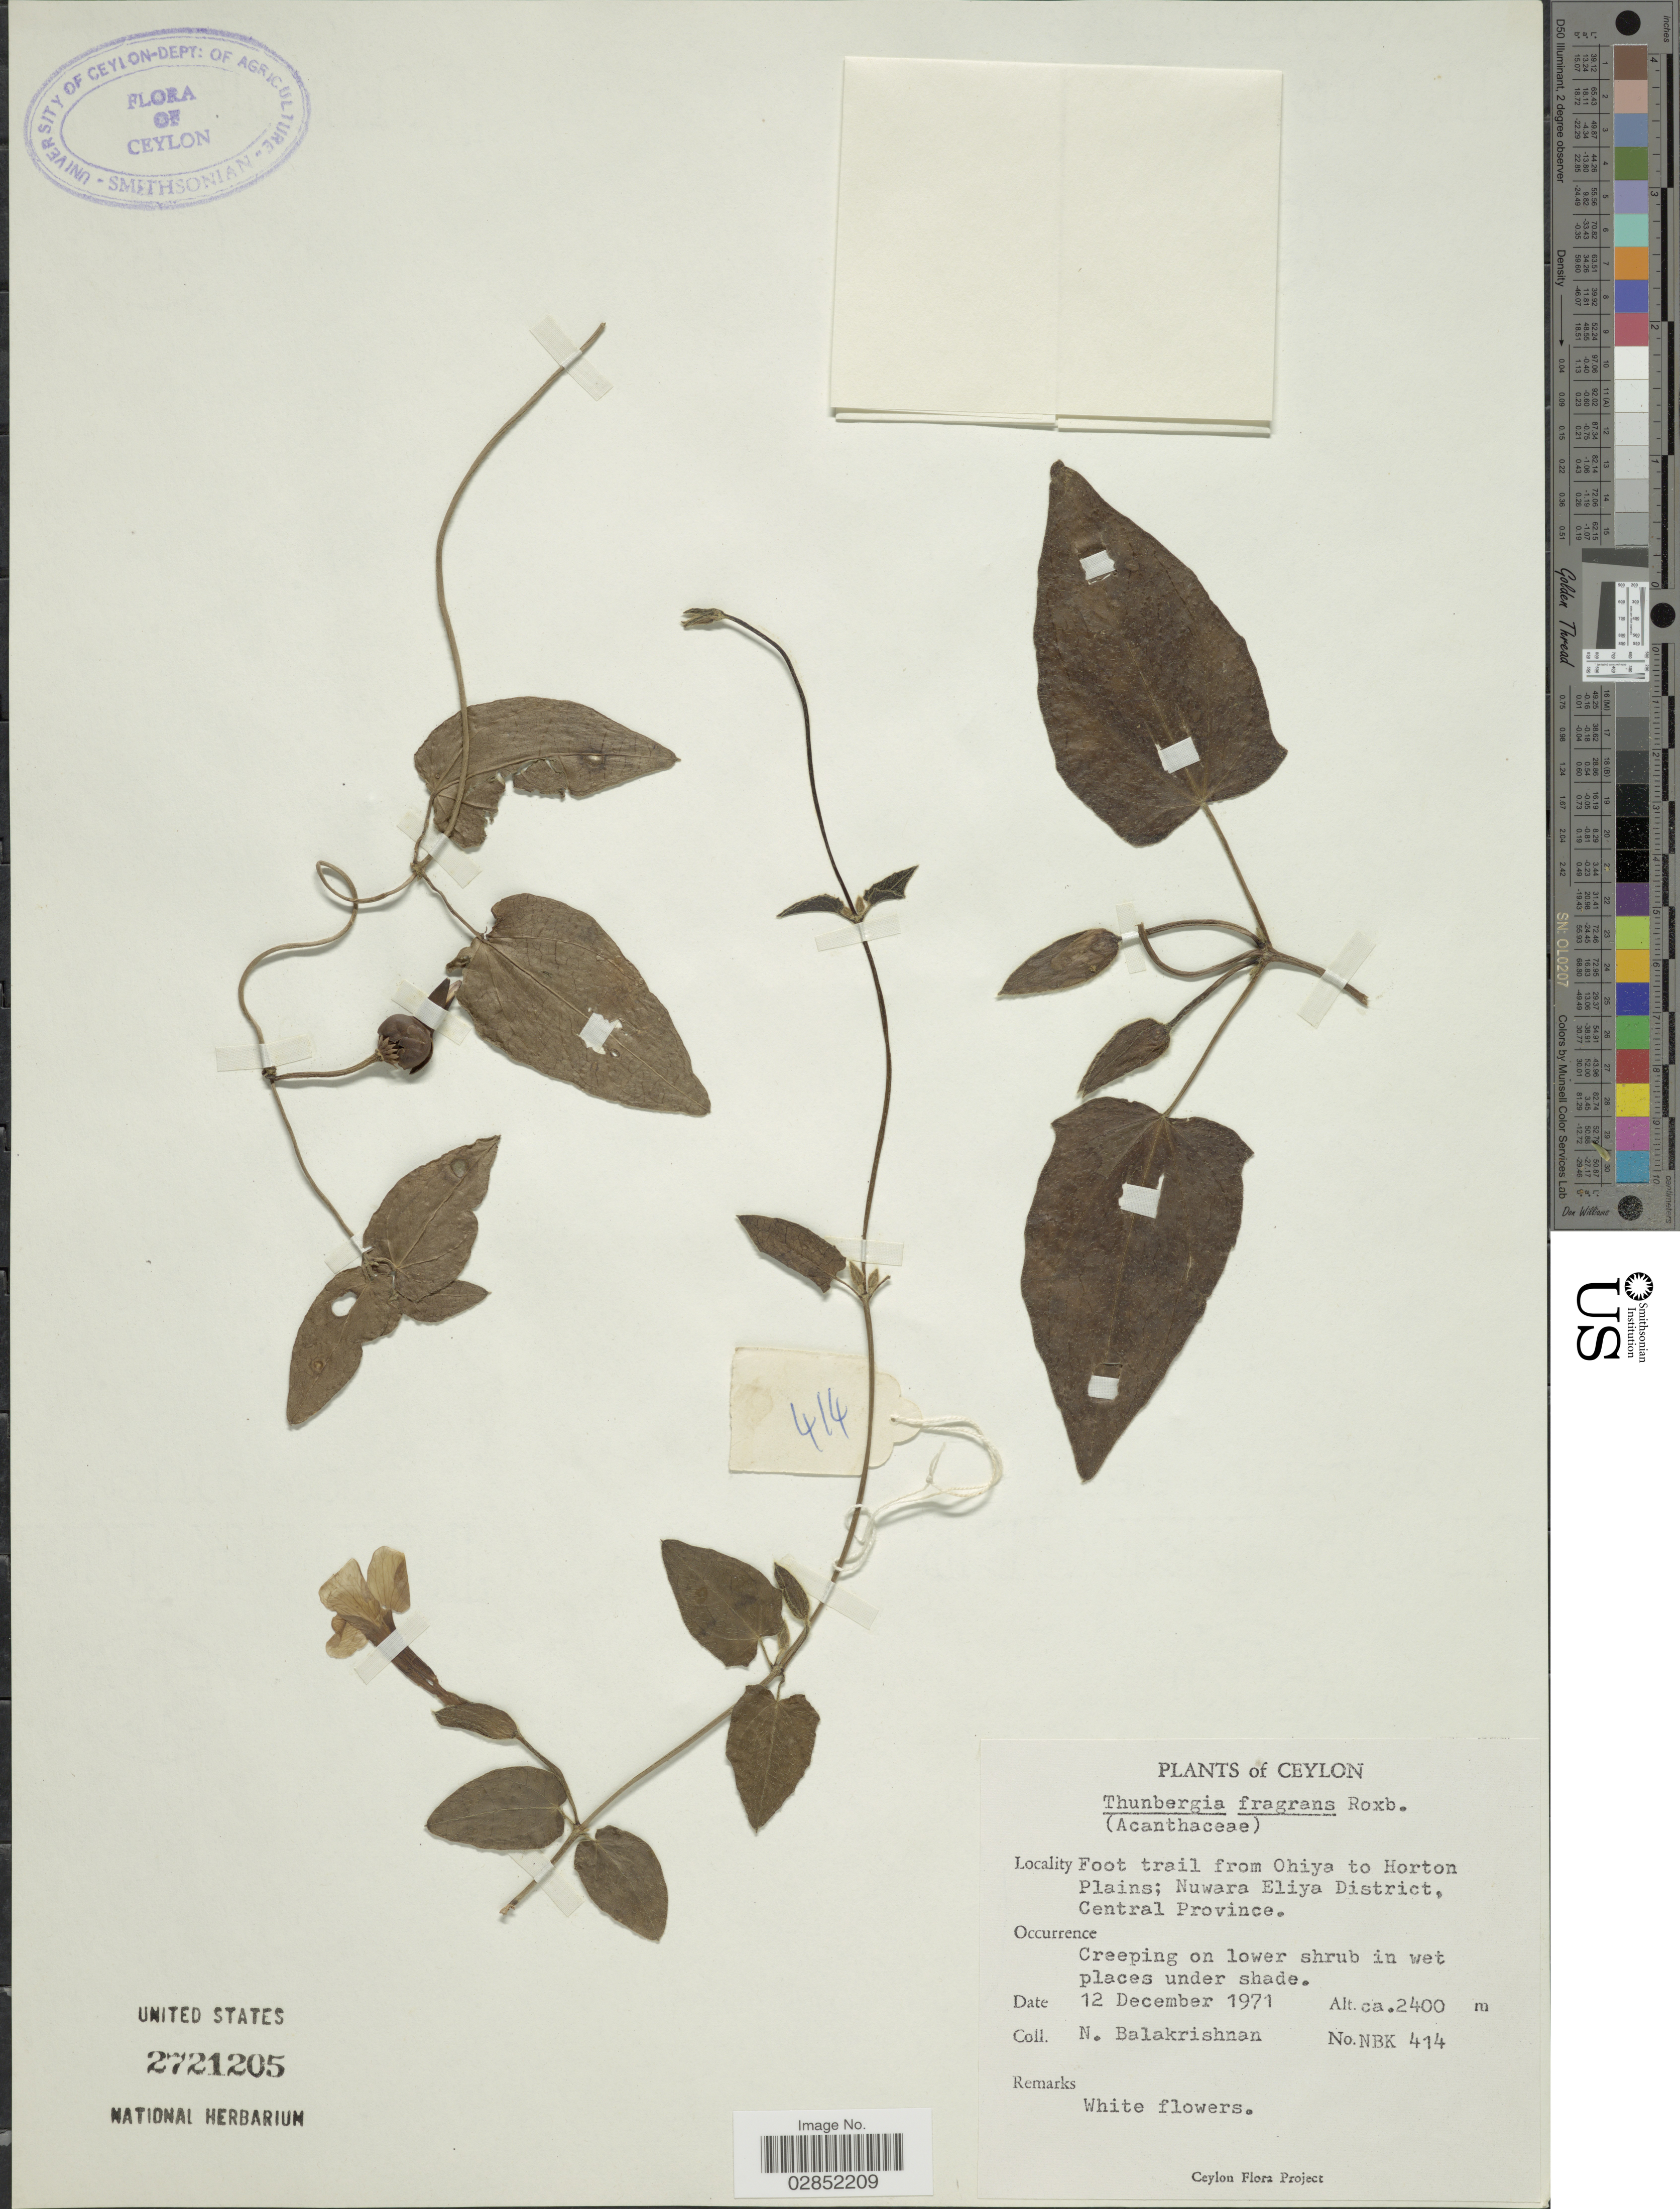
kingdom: Plantae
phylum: Tracheophyta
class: Magnoliopsida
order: Lamiales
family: Acanthaceae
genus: Thunbergia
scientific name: Thunbergia fragrans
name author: Roxb.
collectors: N. Balakrishnan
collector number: NBK414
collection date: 1971-12-12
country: Sri Lanka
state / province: Central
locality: Ceylon. Foot trail from Ohiya to Horton Plains; Nuwara Eliya District.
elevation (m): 2400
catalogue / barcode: US 2721205